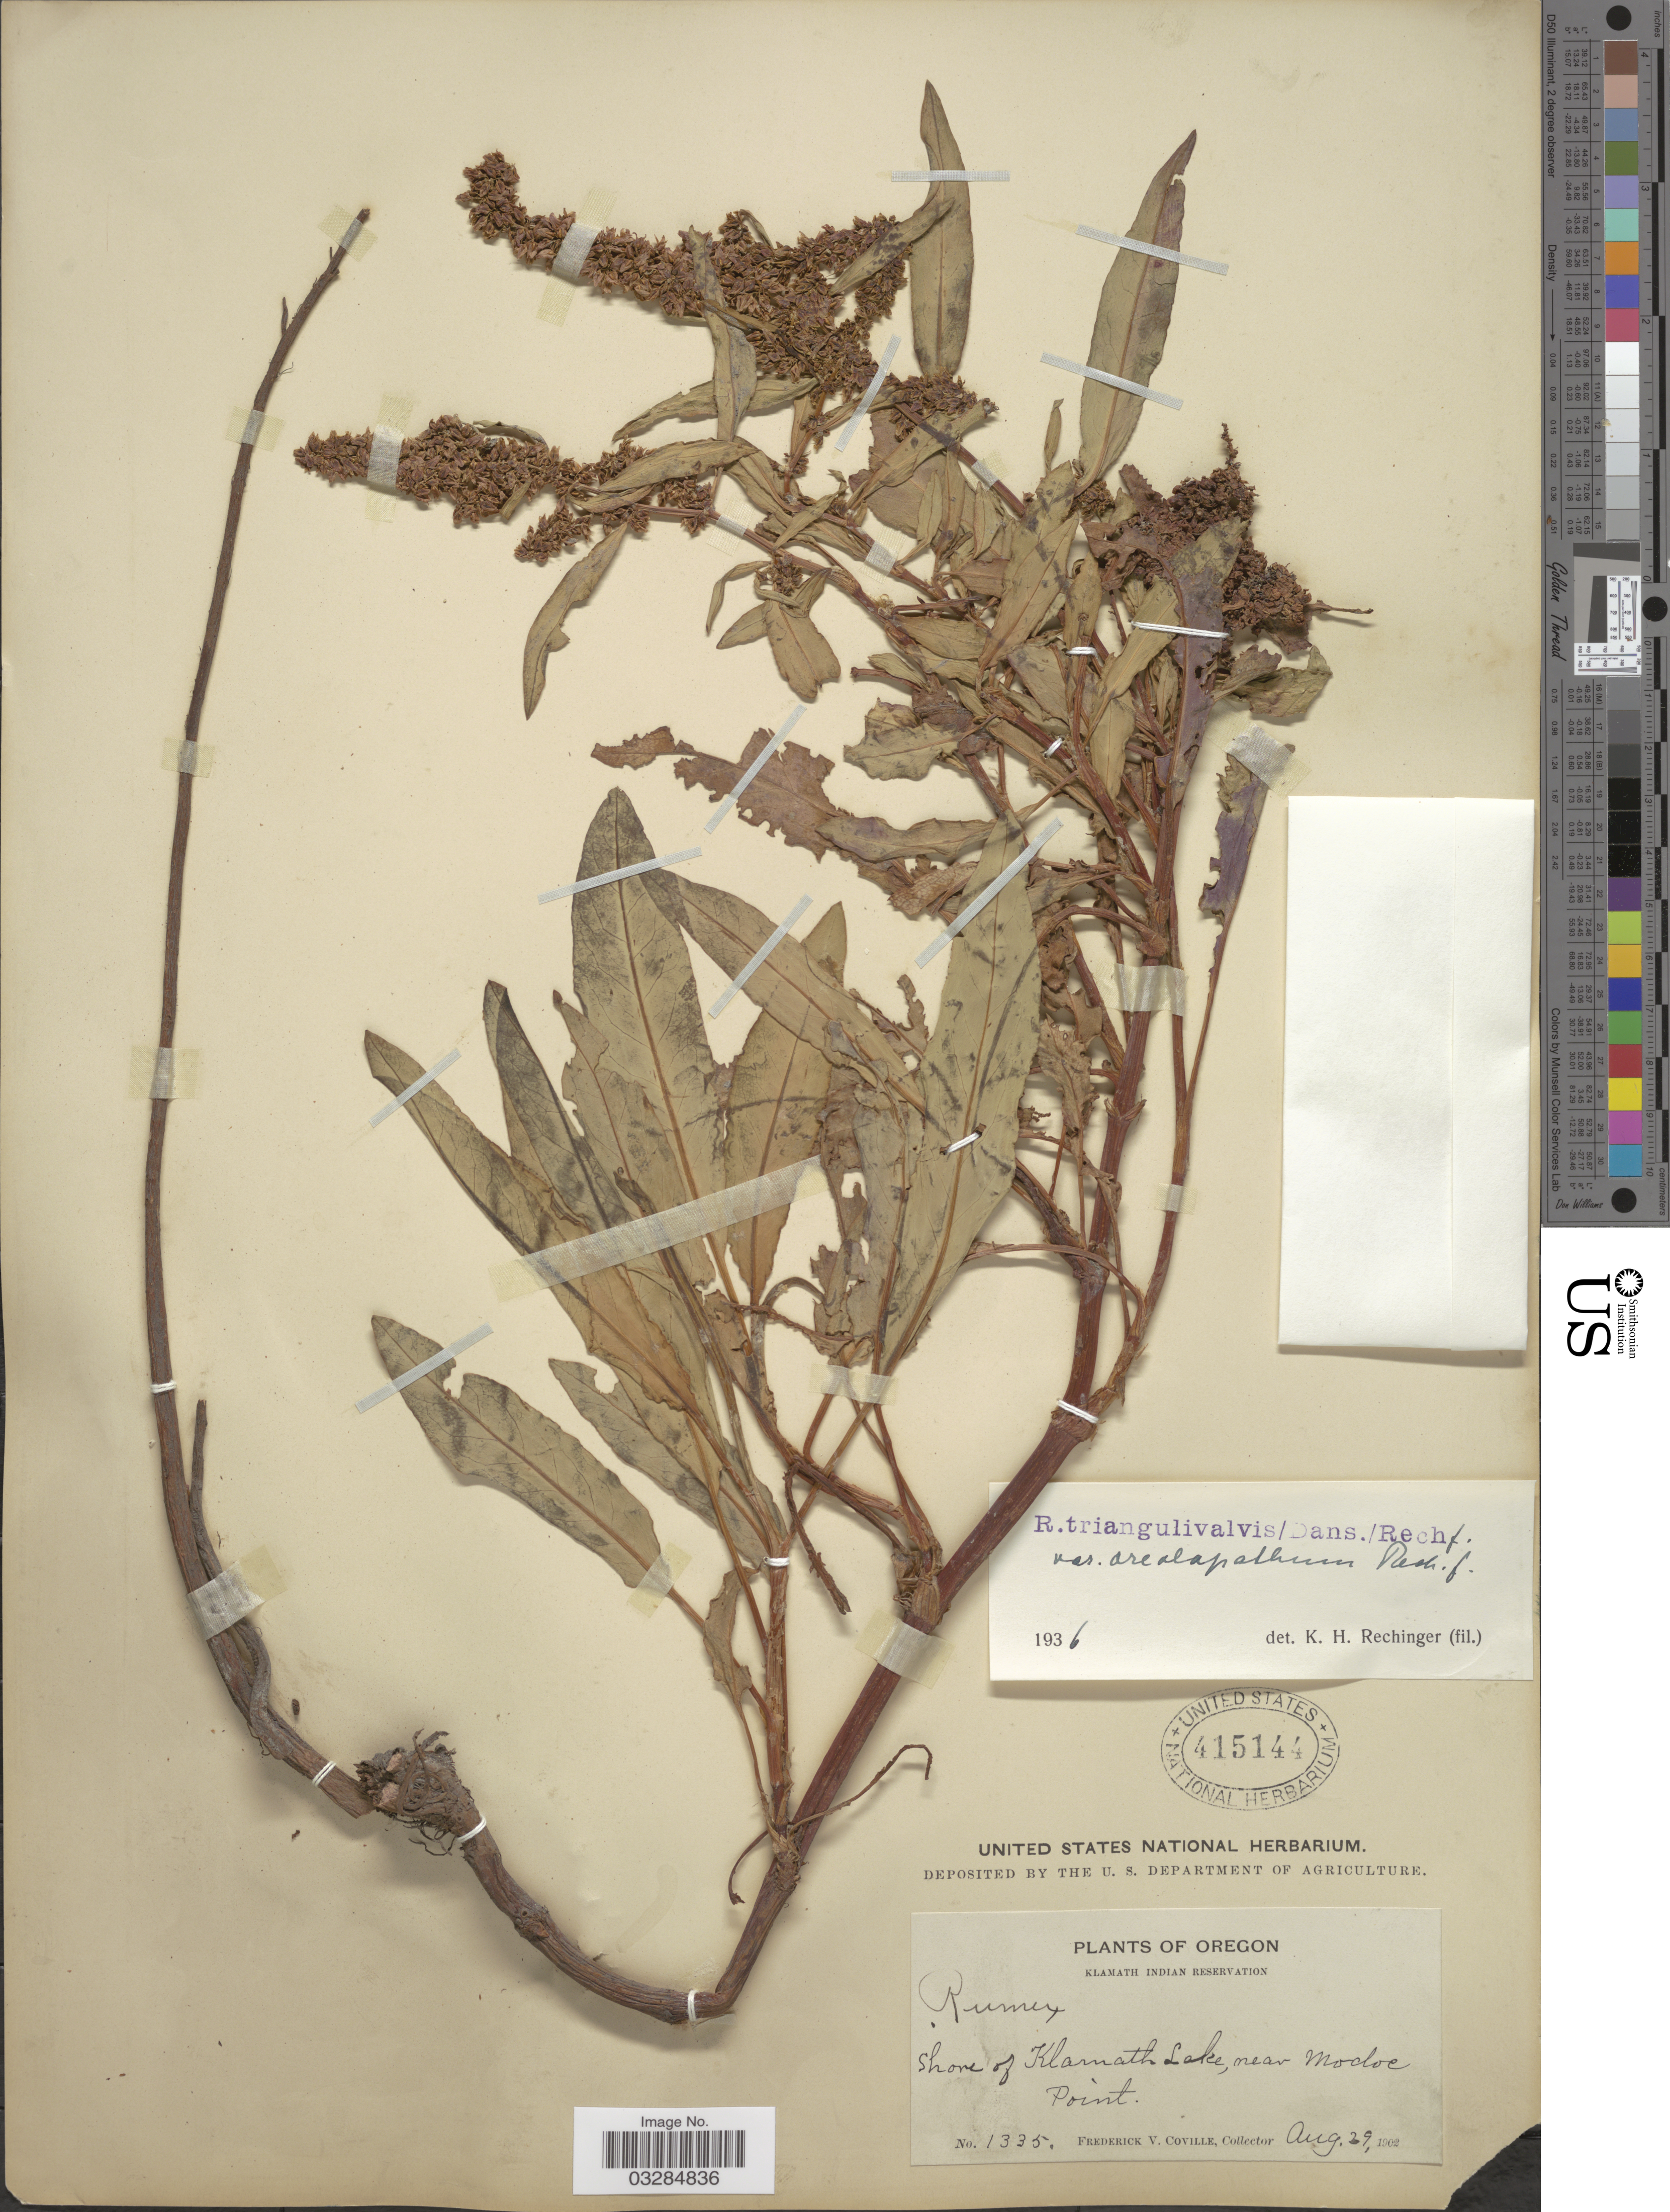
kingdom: Plantae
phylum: Tracheophyta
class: Magnoliopsida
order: Caryophyllales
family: Polygonaceae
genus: Rumex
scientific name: Rumex triangulivalvis var. oreolapathum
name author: Rech. f.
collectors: F. V. Coville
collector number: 1335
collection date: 1902-08-29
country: United States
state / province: Oregon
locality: Klamath Indian Reservation. Shore of Klamath Lake, near Modoc Point.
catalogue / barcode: US 415144